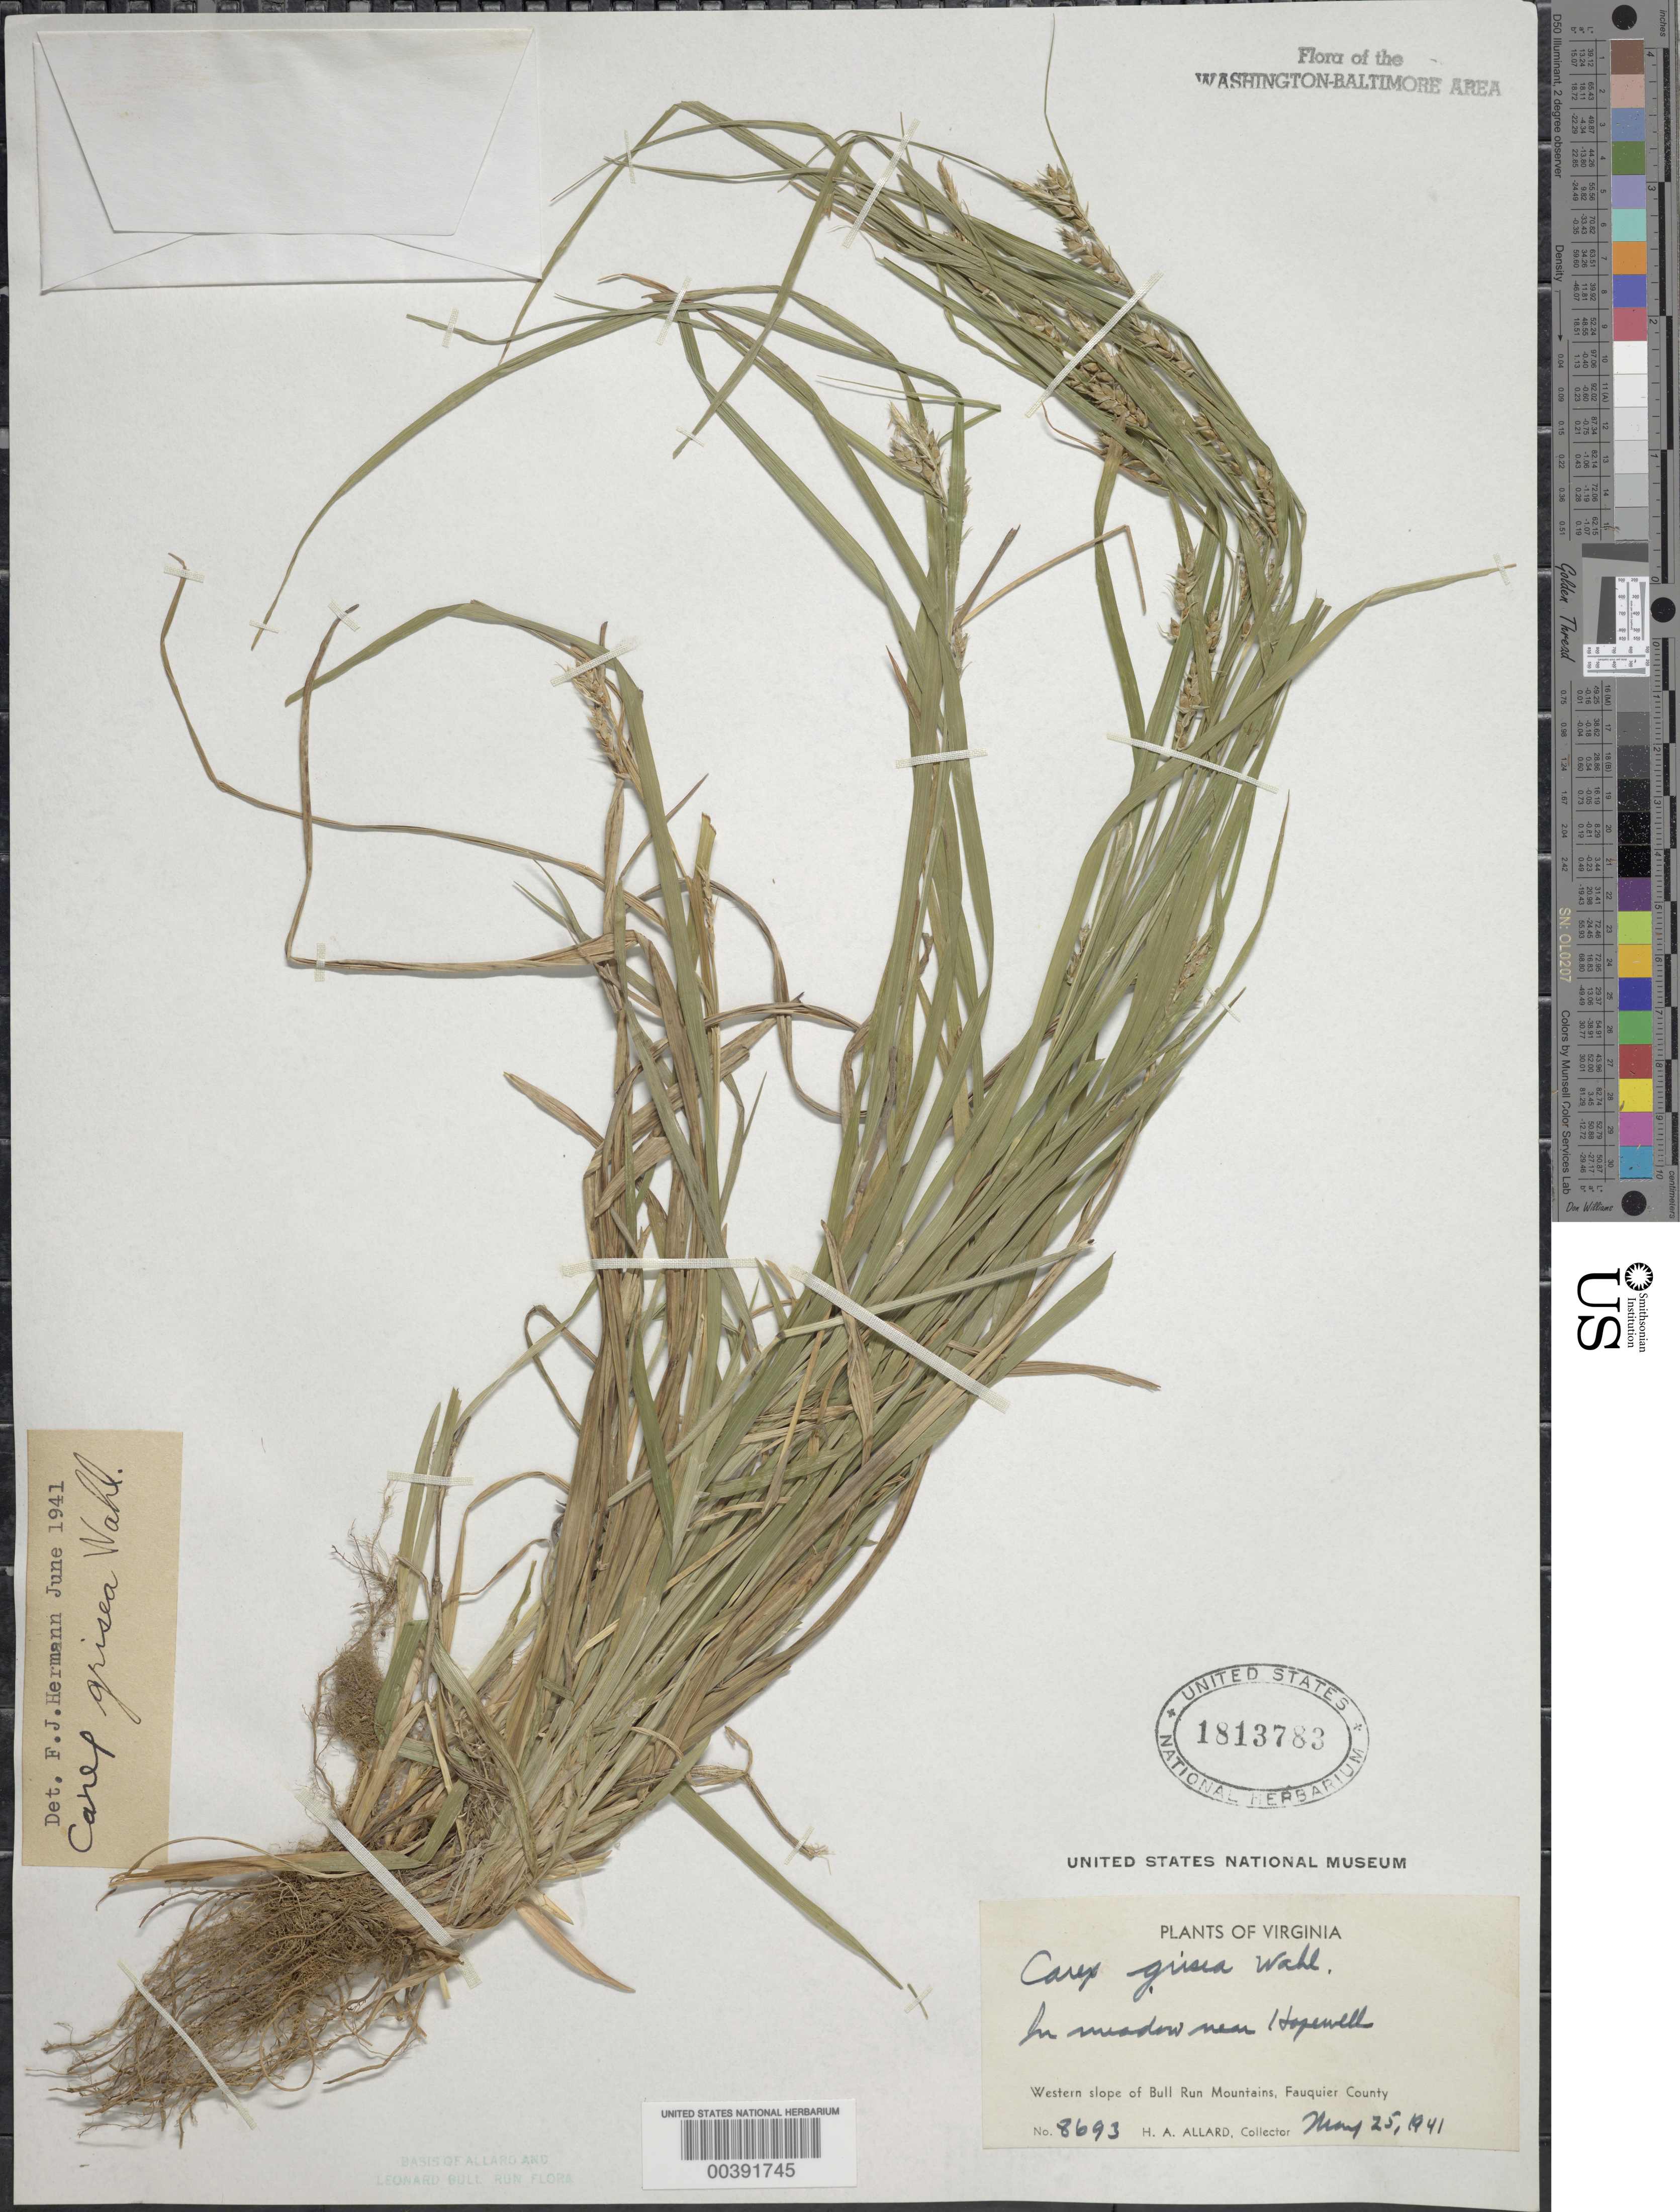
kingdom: Plantae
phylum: Tracheophyta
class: Liliopsida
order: Poales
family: Cyperaceae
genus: Carex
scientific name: Carex grisea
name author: Wahlenb.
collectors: H. A. Allard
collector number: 8693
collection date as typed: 25 May 1941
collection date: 1941-05-25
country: United States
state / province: Virginia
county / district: Fauquier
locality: Hopewell vicinity Bull Run Mts.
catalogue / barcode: US 1813783